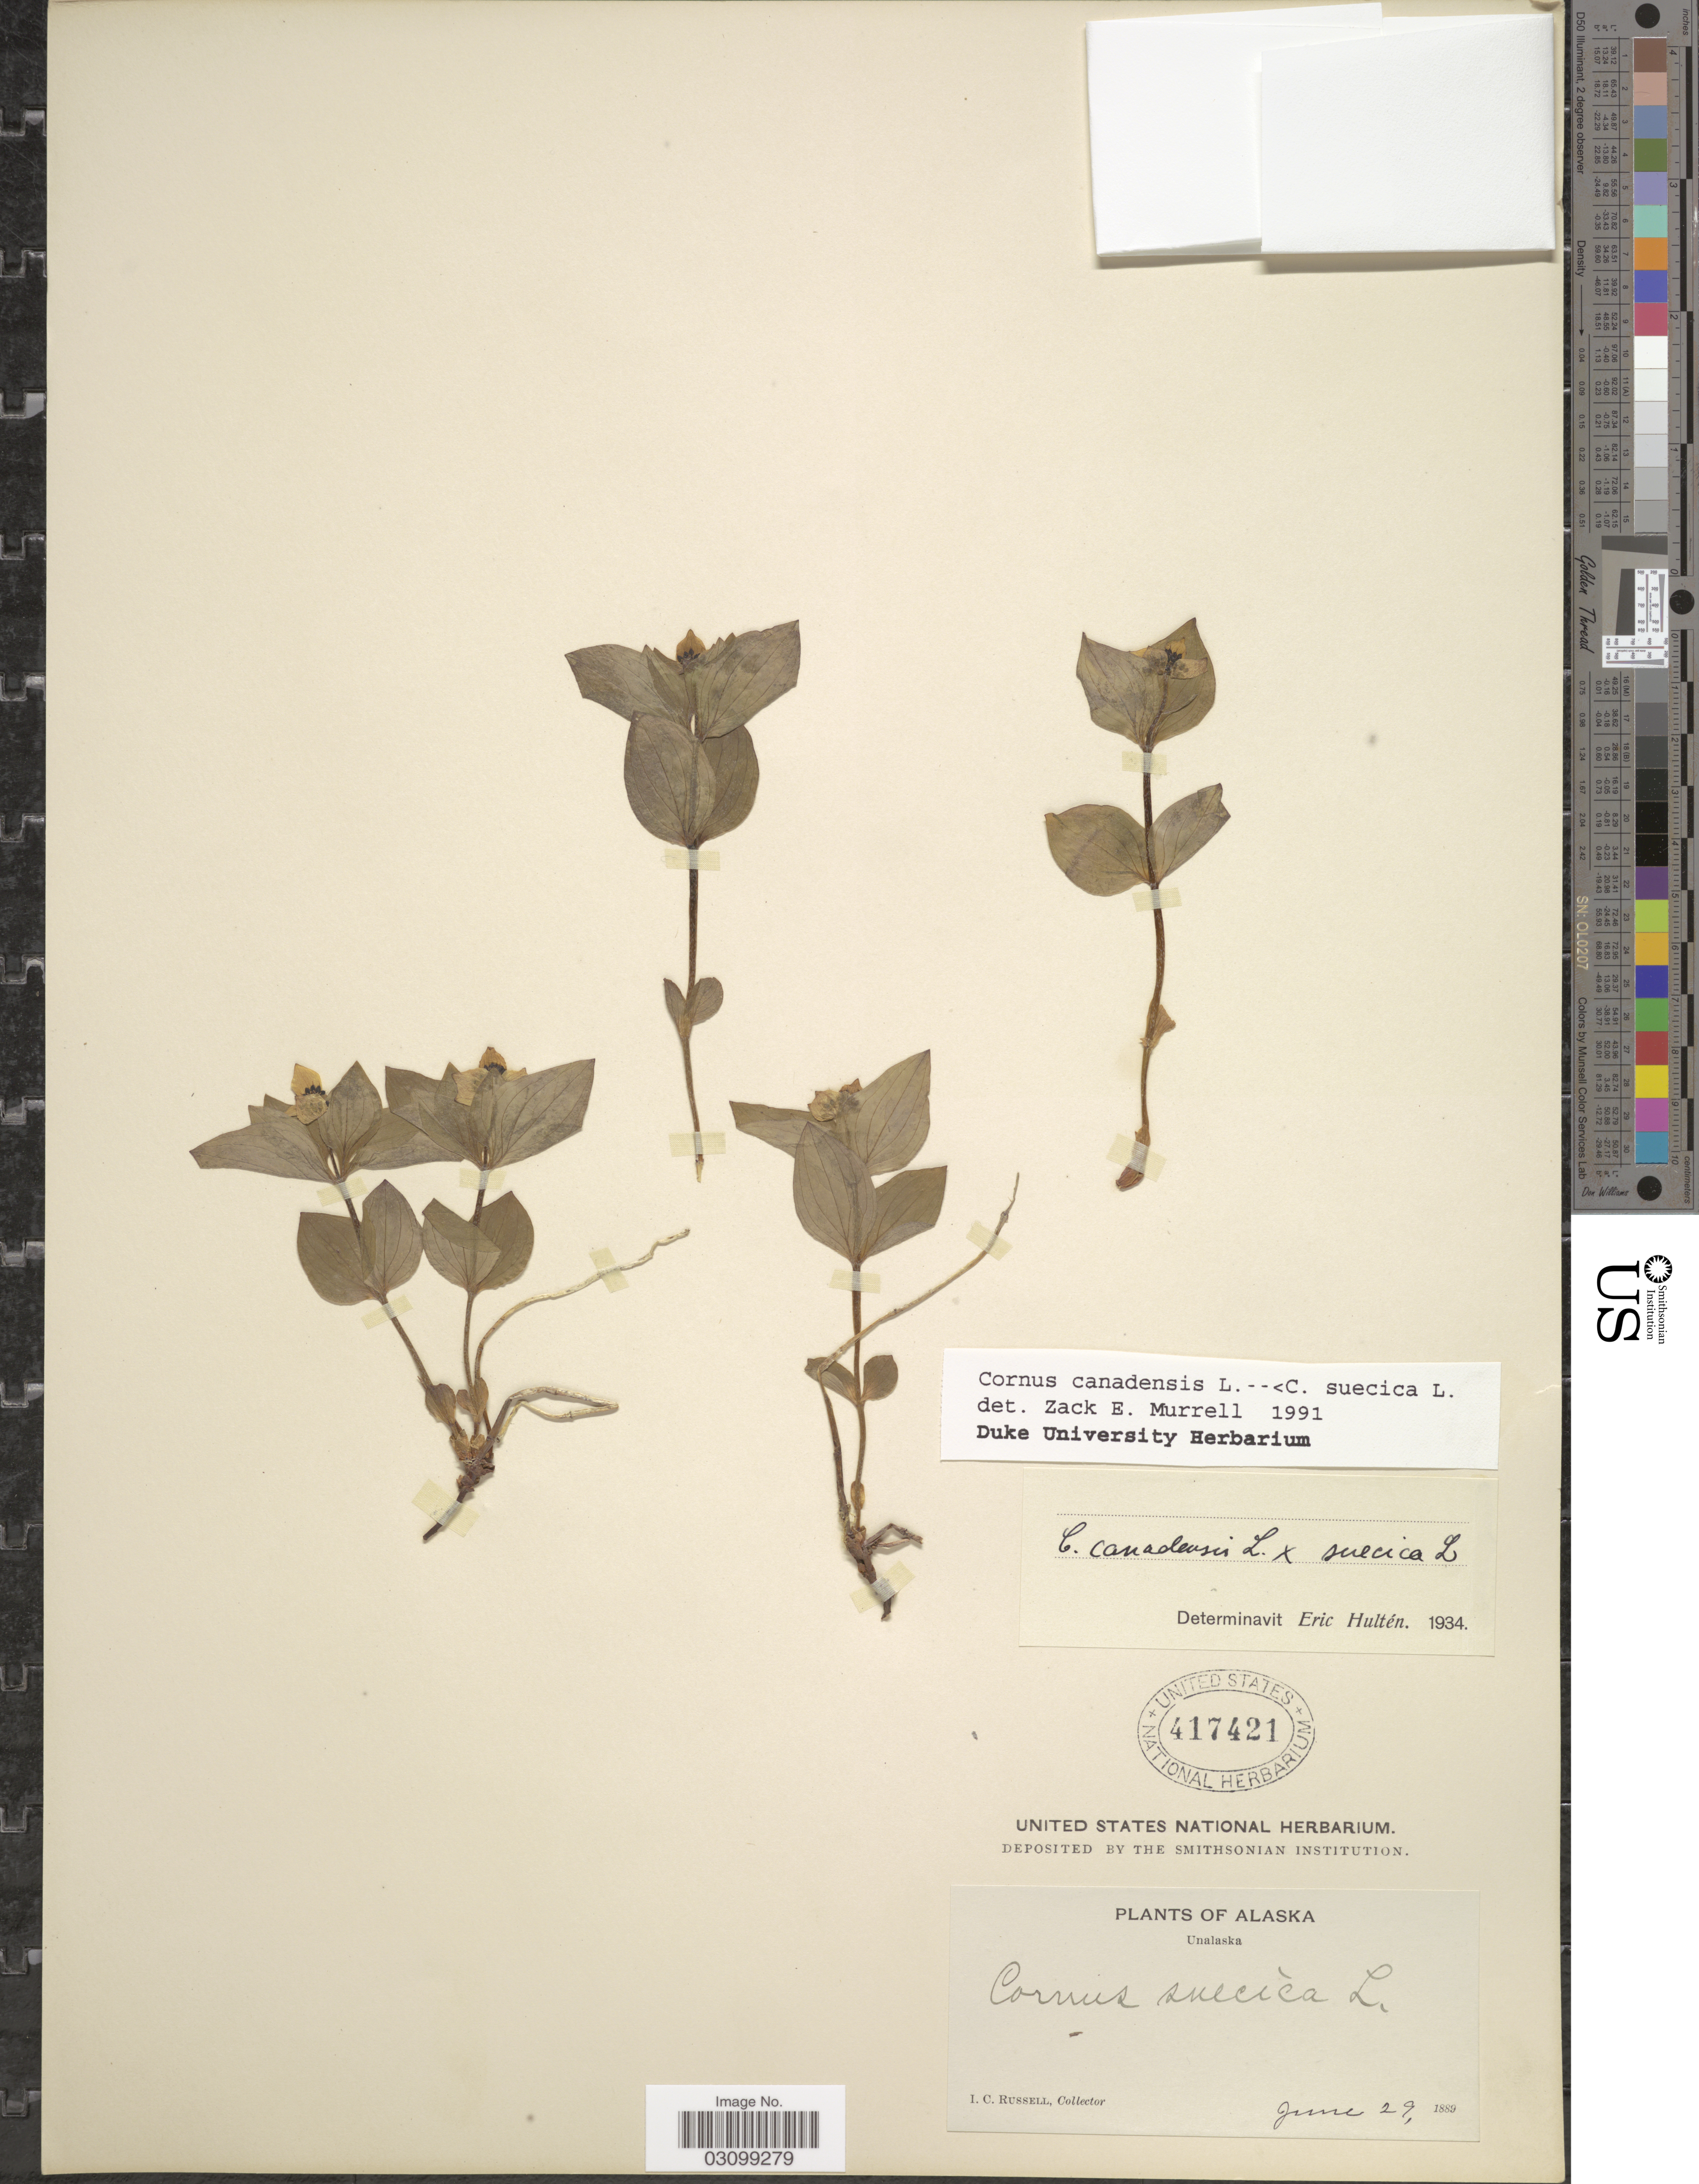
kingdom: Plantae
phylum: Tracheophyta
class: Magnoliopsida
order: Cornales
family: Cornaceae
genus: Cornus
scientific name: Cornus sp.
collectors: I. C. Russell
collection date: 1889-06-29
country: United States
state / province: Alaska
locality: Unalaska.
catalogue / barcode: US 417421